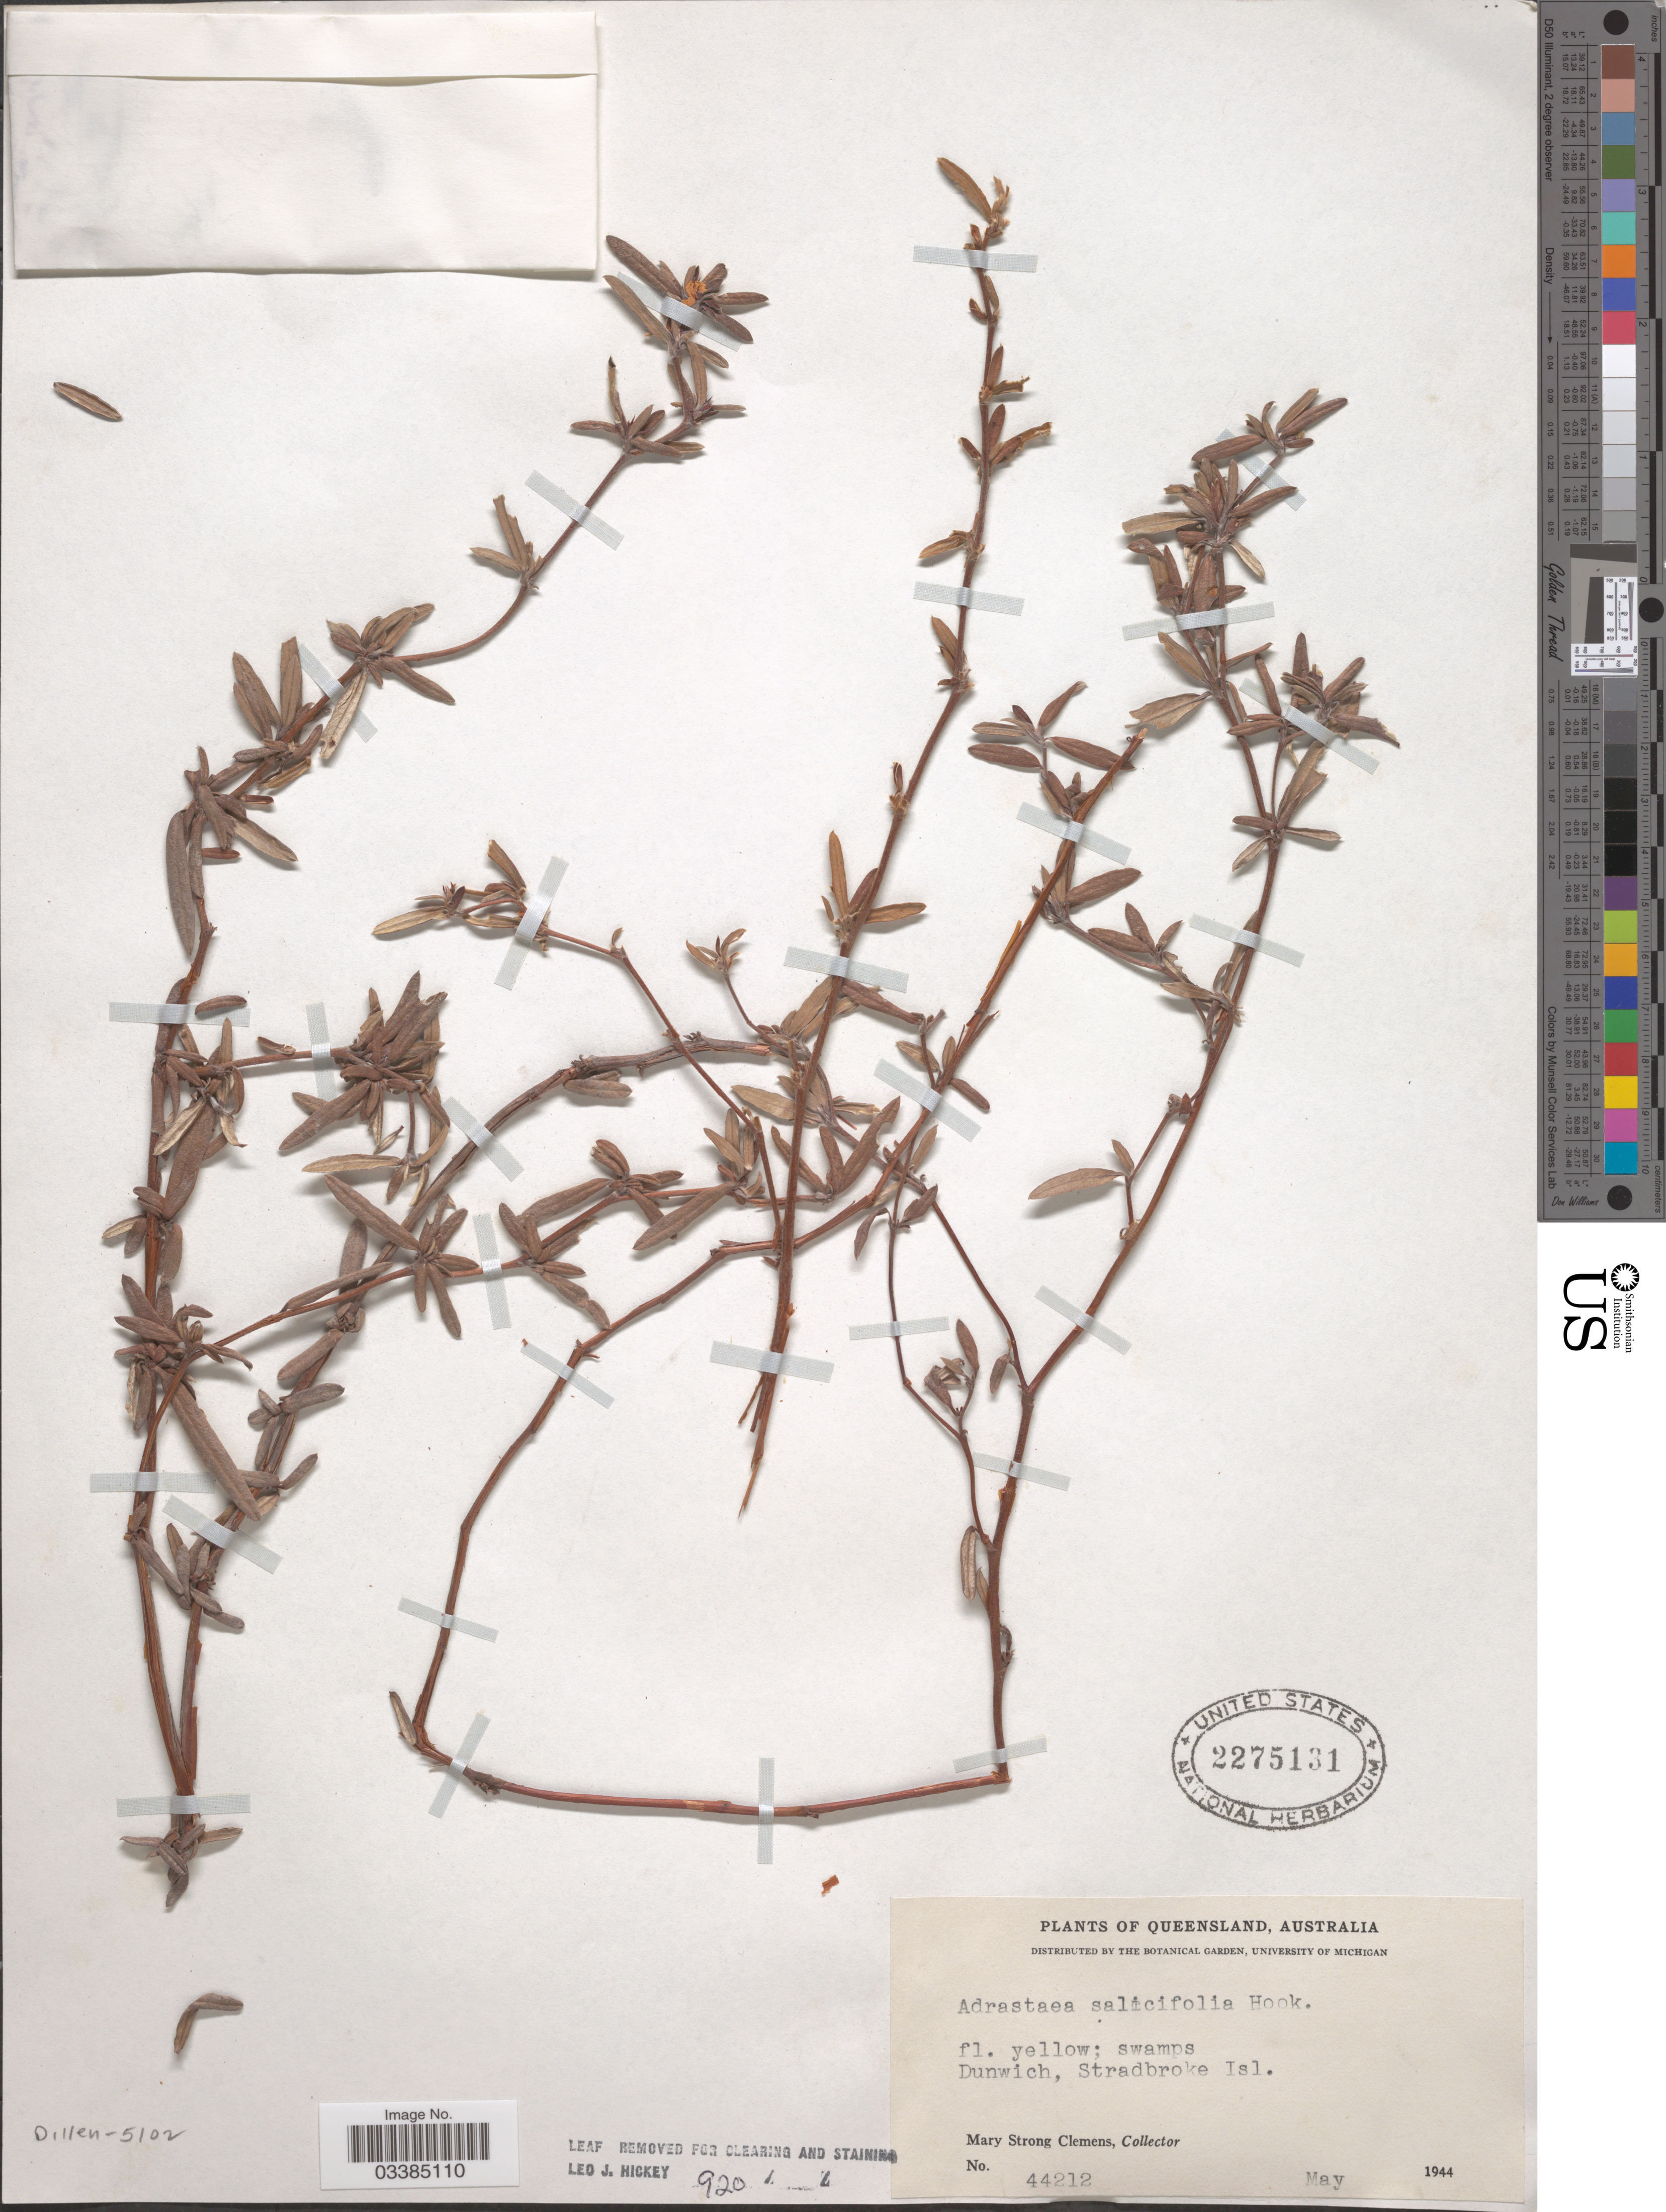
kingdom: Plantae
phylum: Tracheophyta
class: Magnoliopsida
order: Dilleniales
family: Dilleniaceae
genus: Hibbertia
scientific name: Hibbertia salicifolia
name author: Turcz.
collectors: M. S. Clemens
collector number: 44212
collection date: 1944-05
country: Australia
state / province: Queensland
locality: Swamps, Dunwich, Stradbroke Isl.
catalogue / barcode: US 2275131